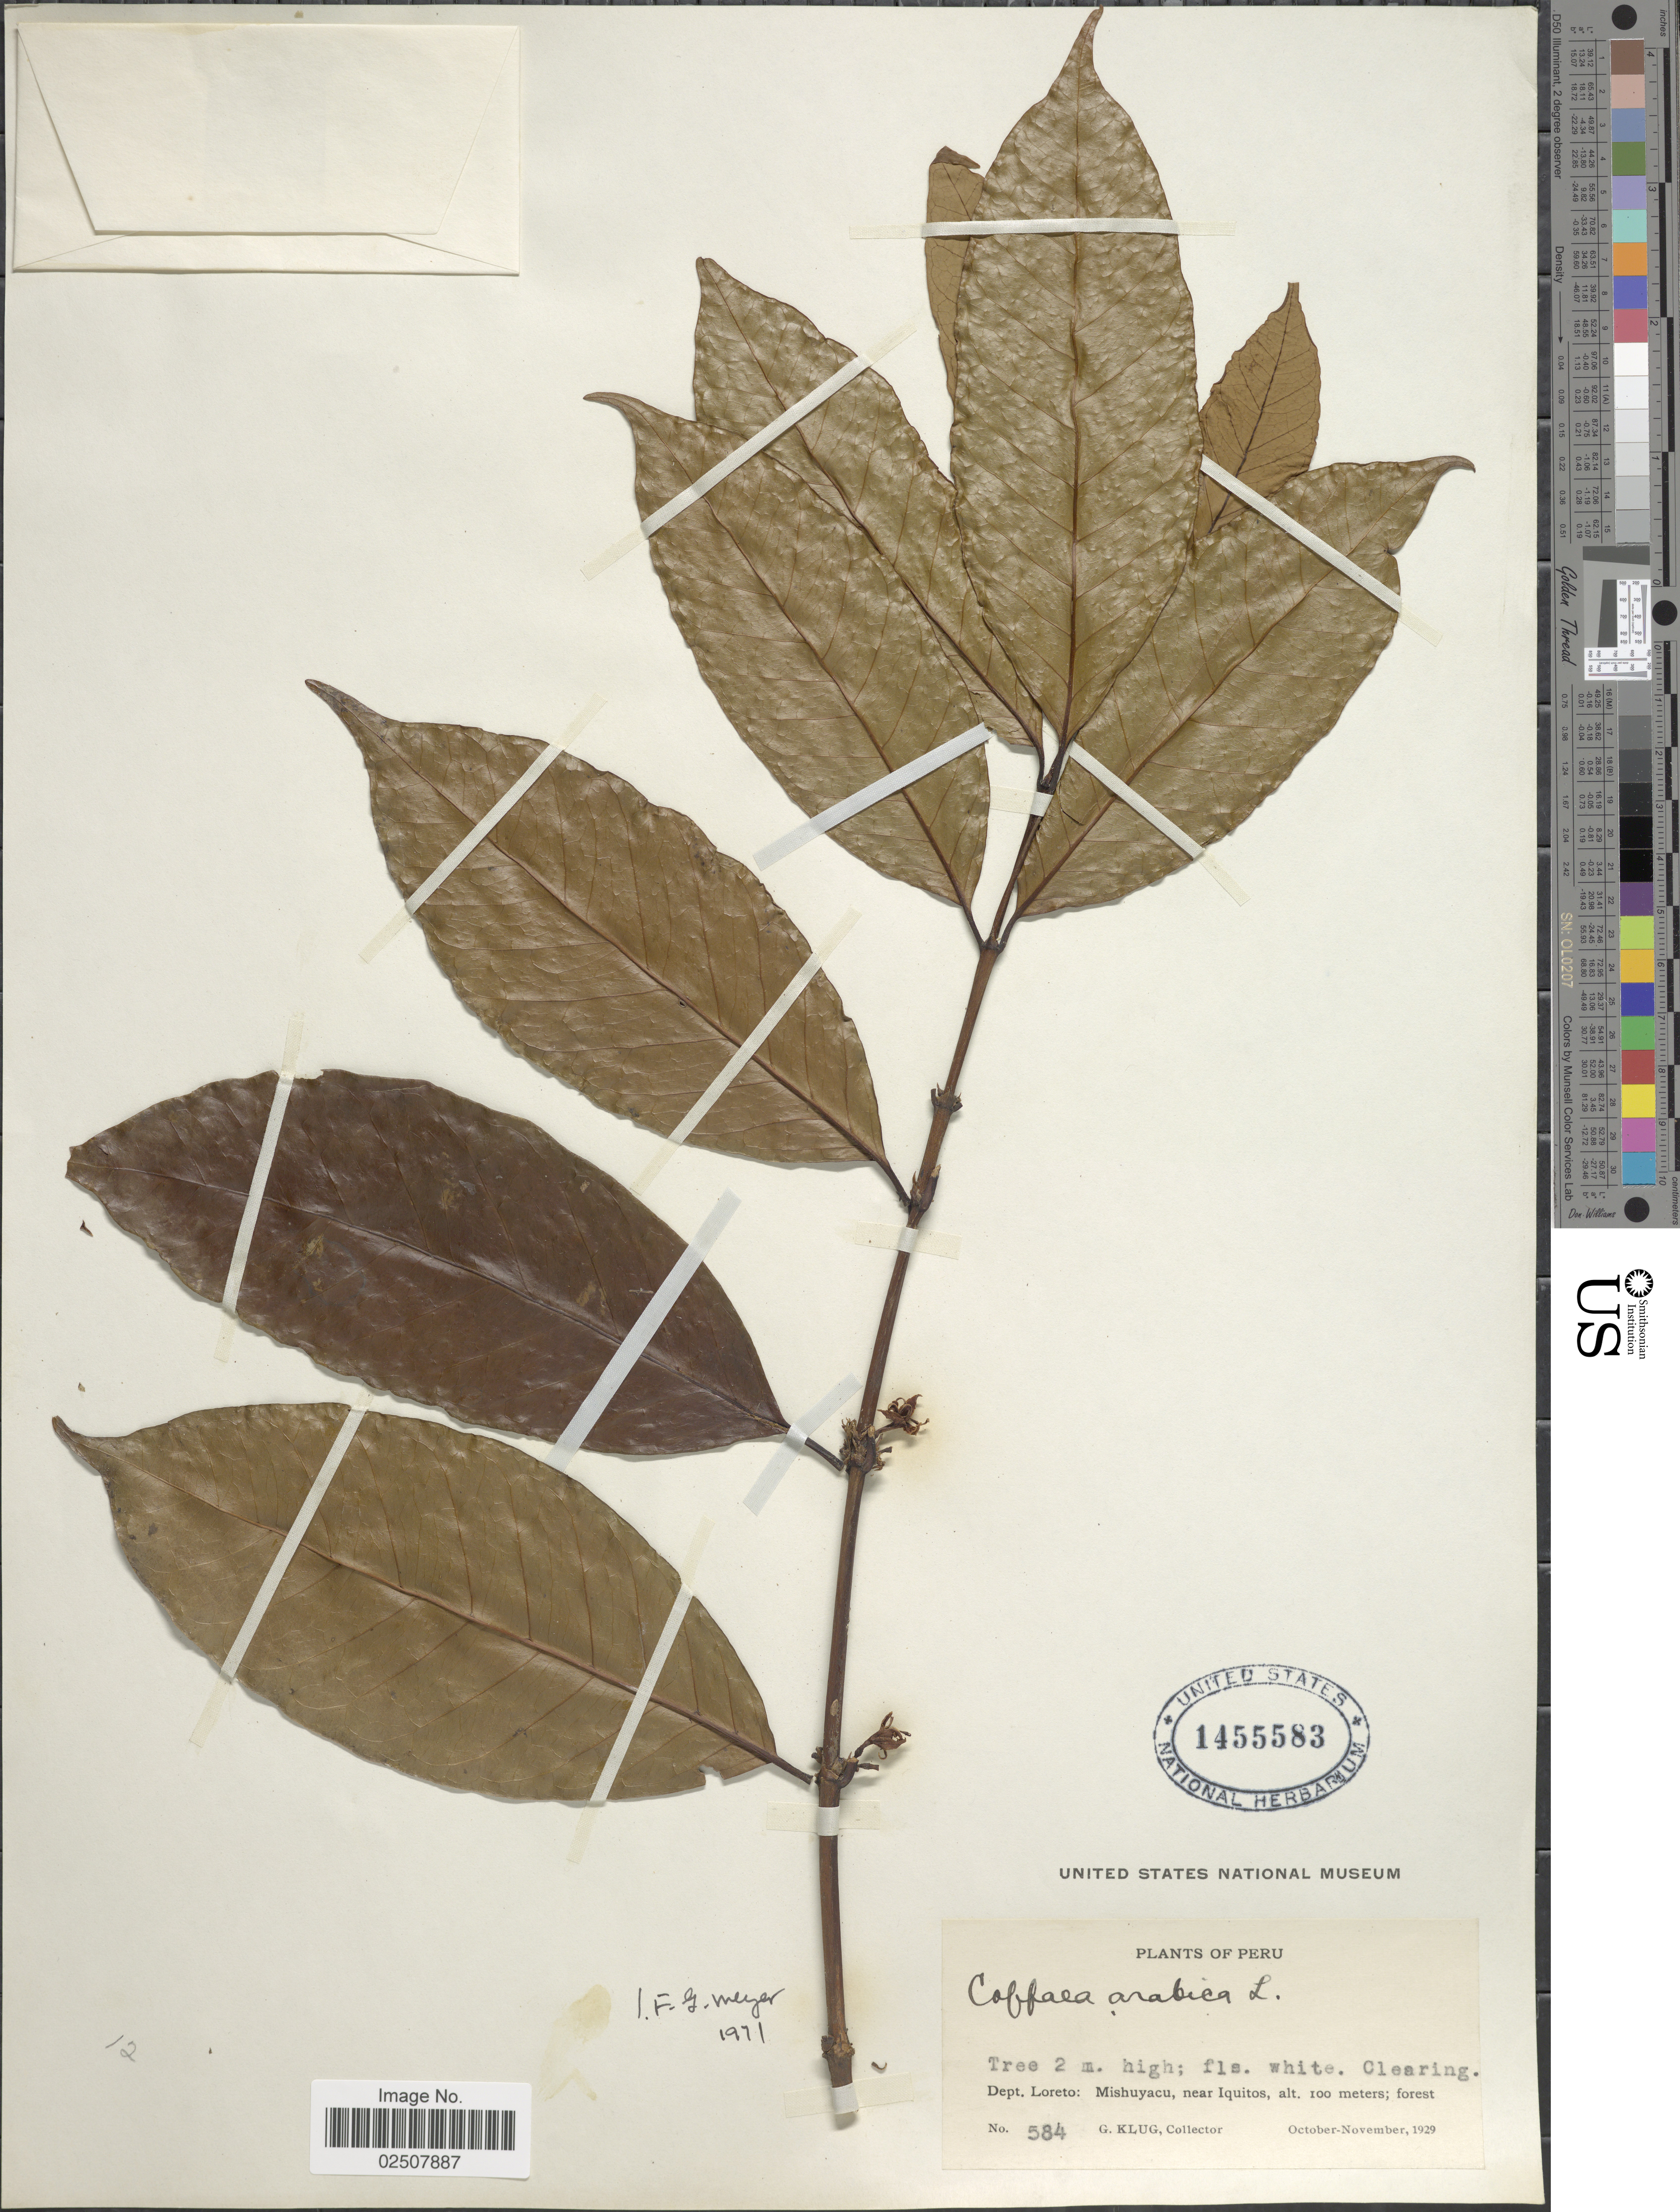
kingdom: Plantae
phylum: Tracheophyta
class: Magnoliopsida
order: Gentianales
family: Rubiaceae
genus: Coffea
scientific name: Coffea arabica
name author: L.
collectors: G. Klug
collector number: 584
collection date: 1929-10/1929-11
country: Peru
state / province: Loreto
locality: Dept. Loreto: Mishuyacu, near Iquitos; forest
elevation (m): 100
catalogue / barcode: US 1455583